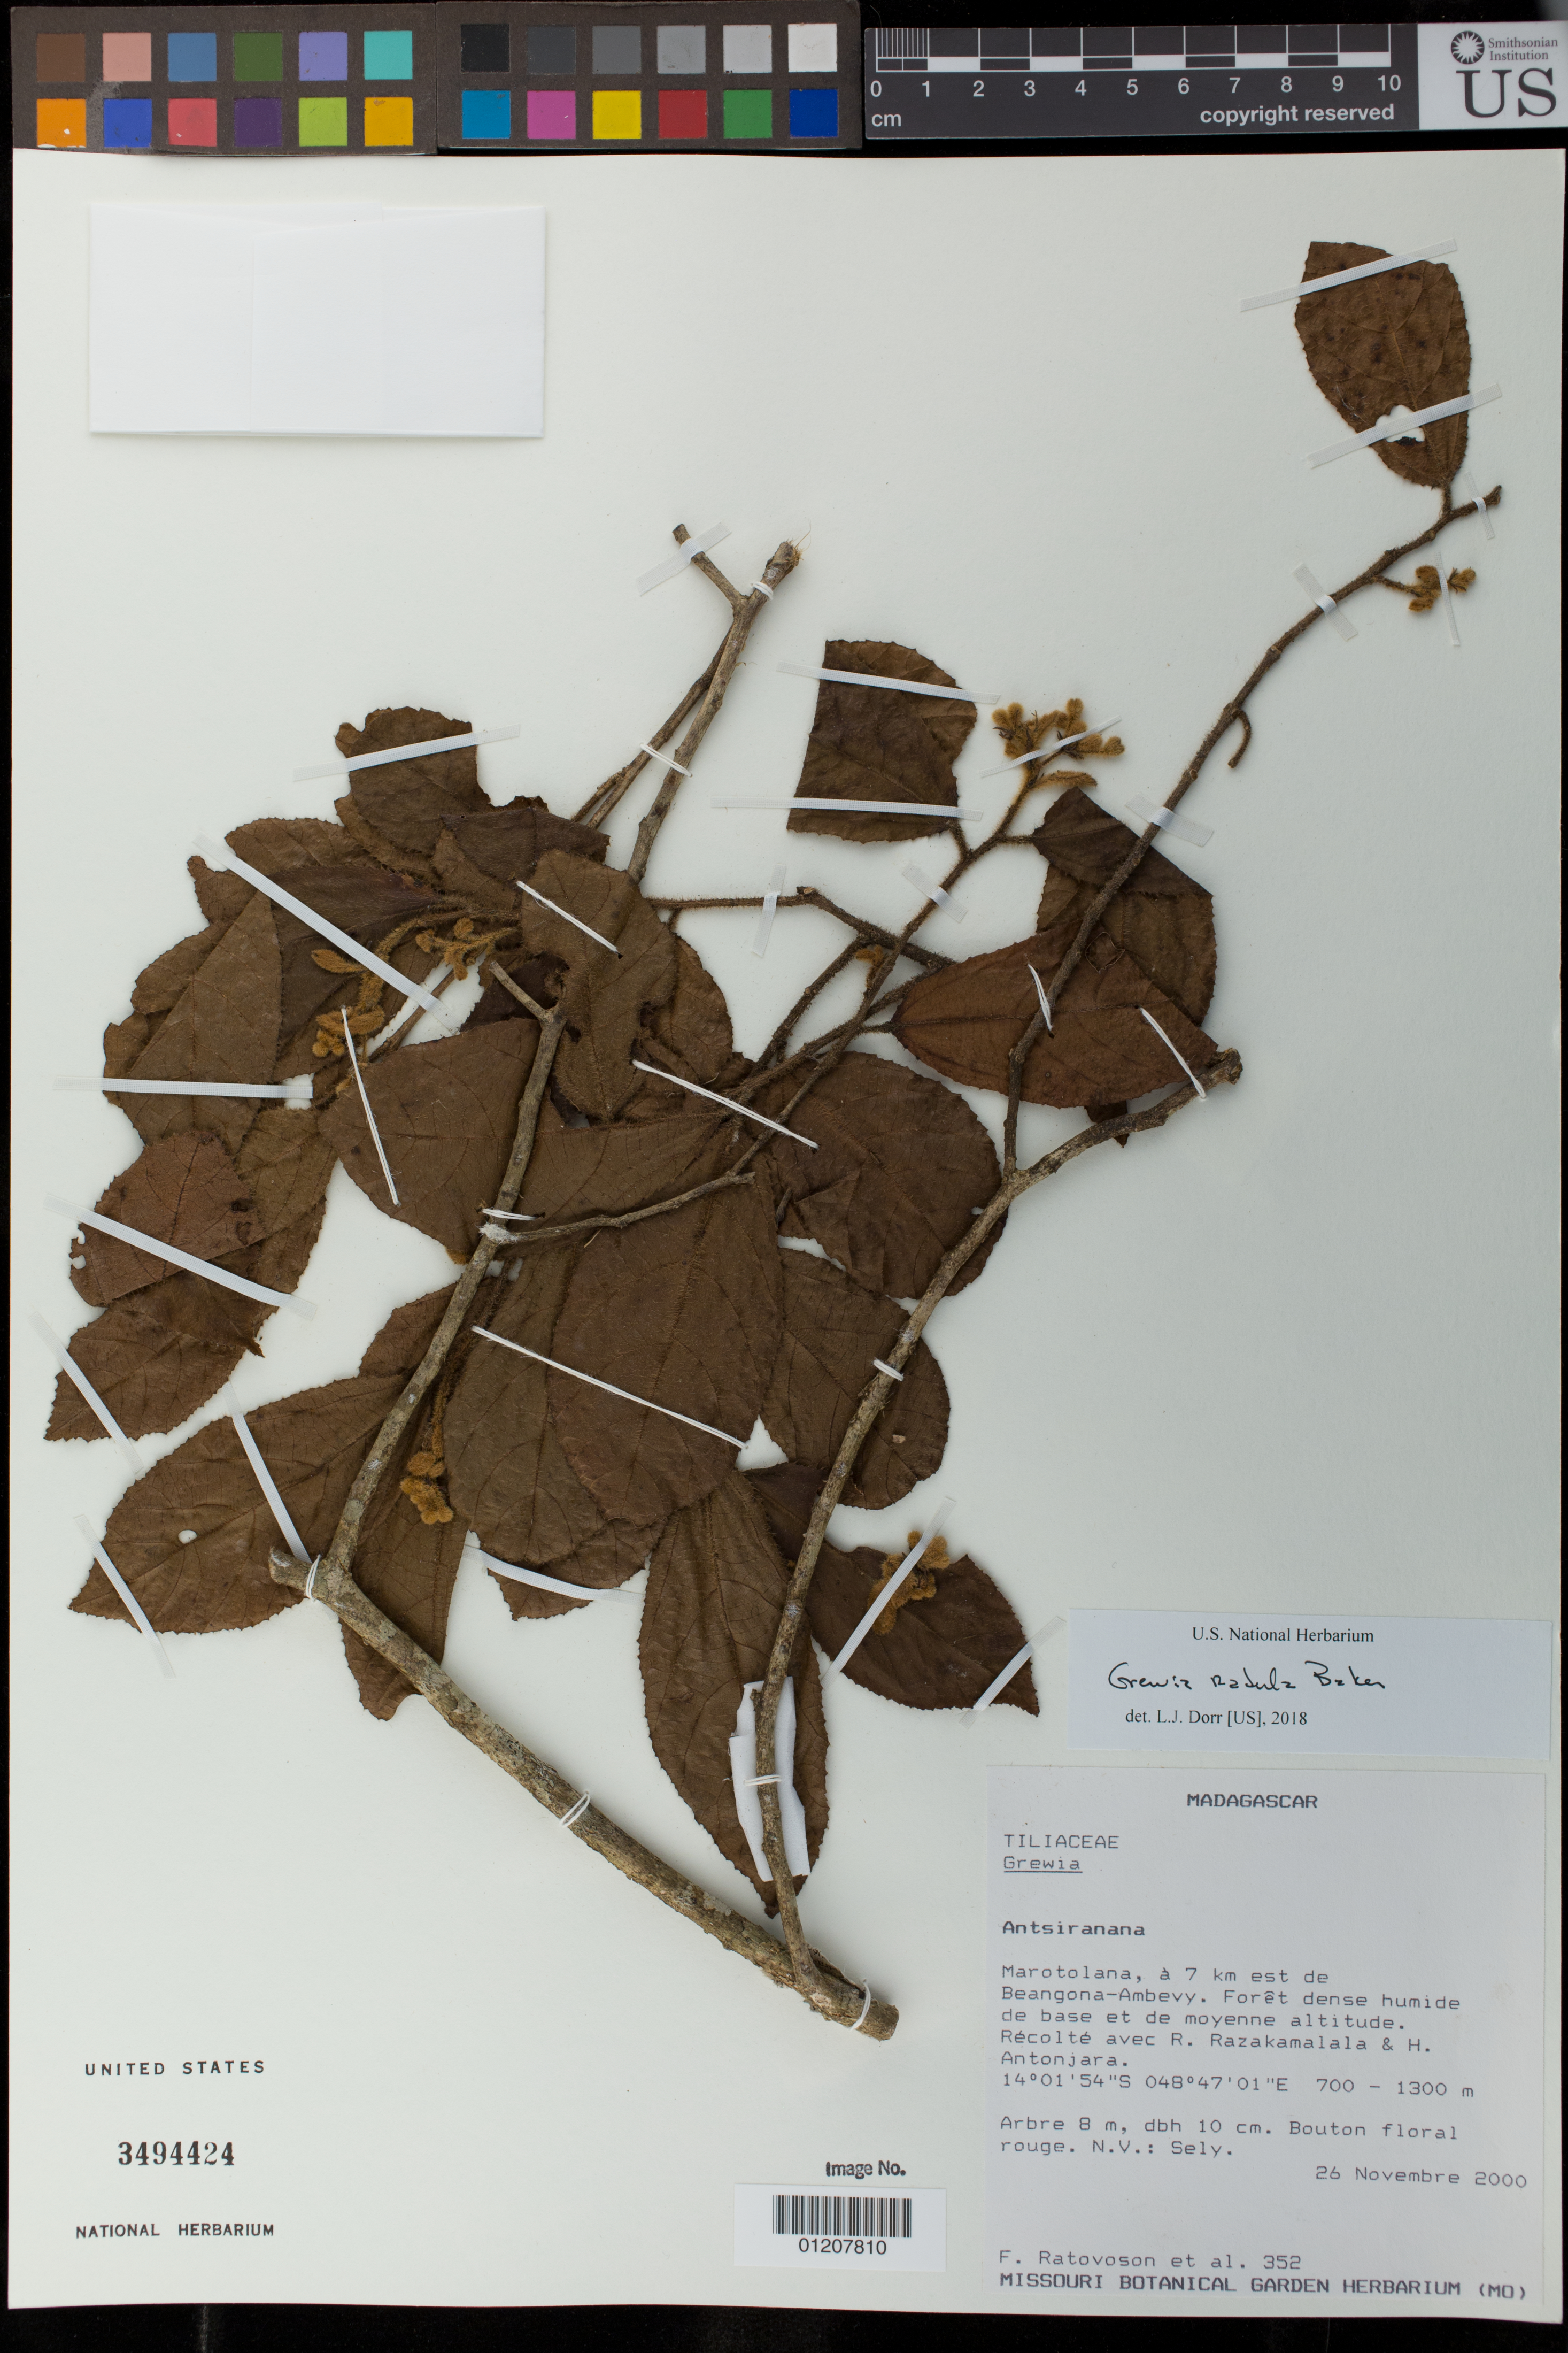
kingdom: Plantae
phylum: Tracheophyta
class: Magnoliopsida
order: Malvales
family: Malvaceae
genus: Grewia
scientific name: Grewia radula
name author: Baker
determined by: Dorr, L. J., (BOT), Smithsonian Institution - National Museum of Natural History (UNITED STATES)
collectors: F. Ratovoson, R. Razakamalala & H. Antonjarara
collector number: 352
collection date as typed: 26 Nov 2000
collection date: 2000-11-26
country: Madagascar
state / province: Diana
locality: Antsiranana. Marotolana, 7 km est de Beangona-Ambevy. Forêt dense humide de base et de moyenne altitude.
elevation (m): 700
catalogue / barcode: US 3494424